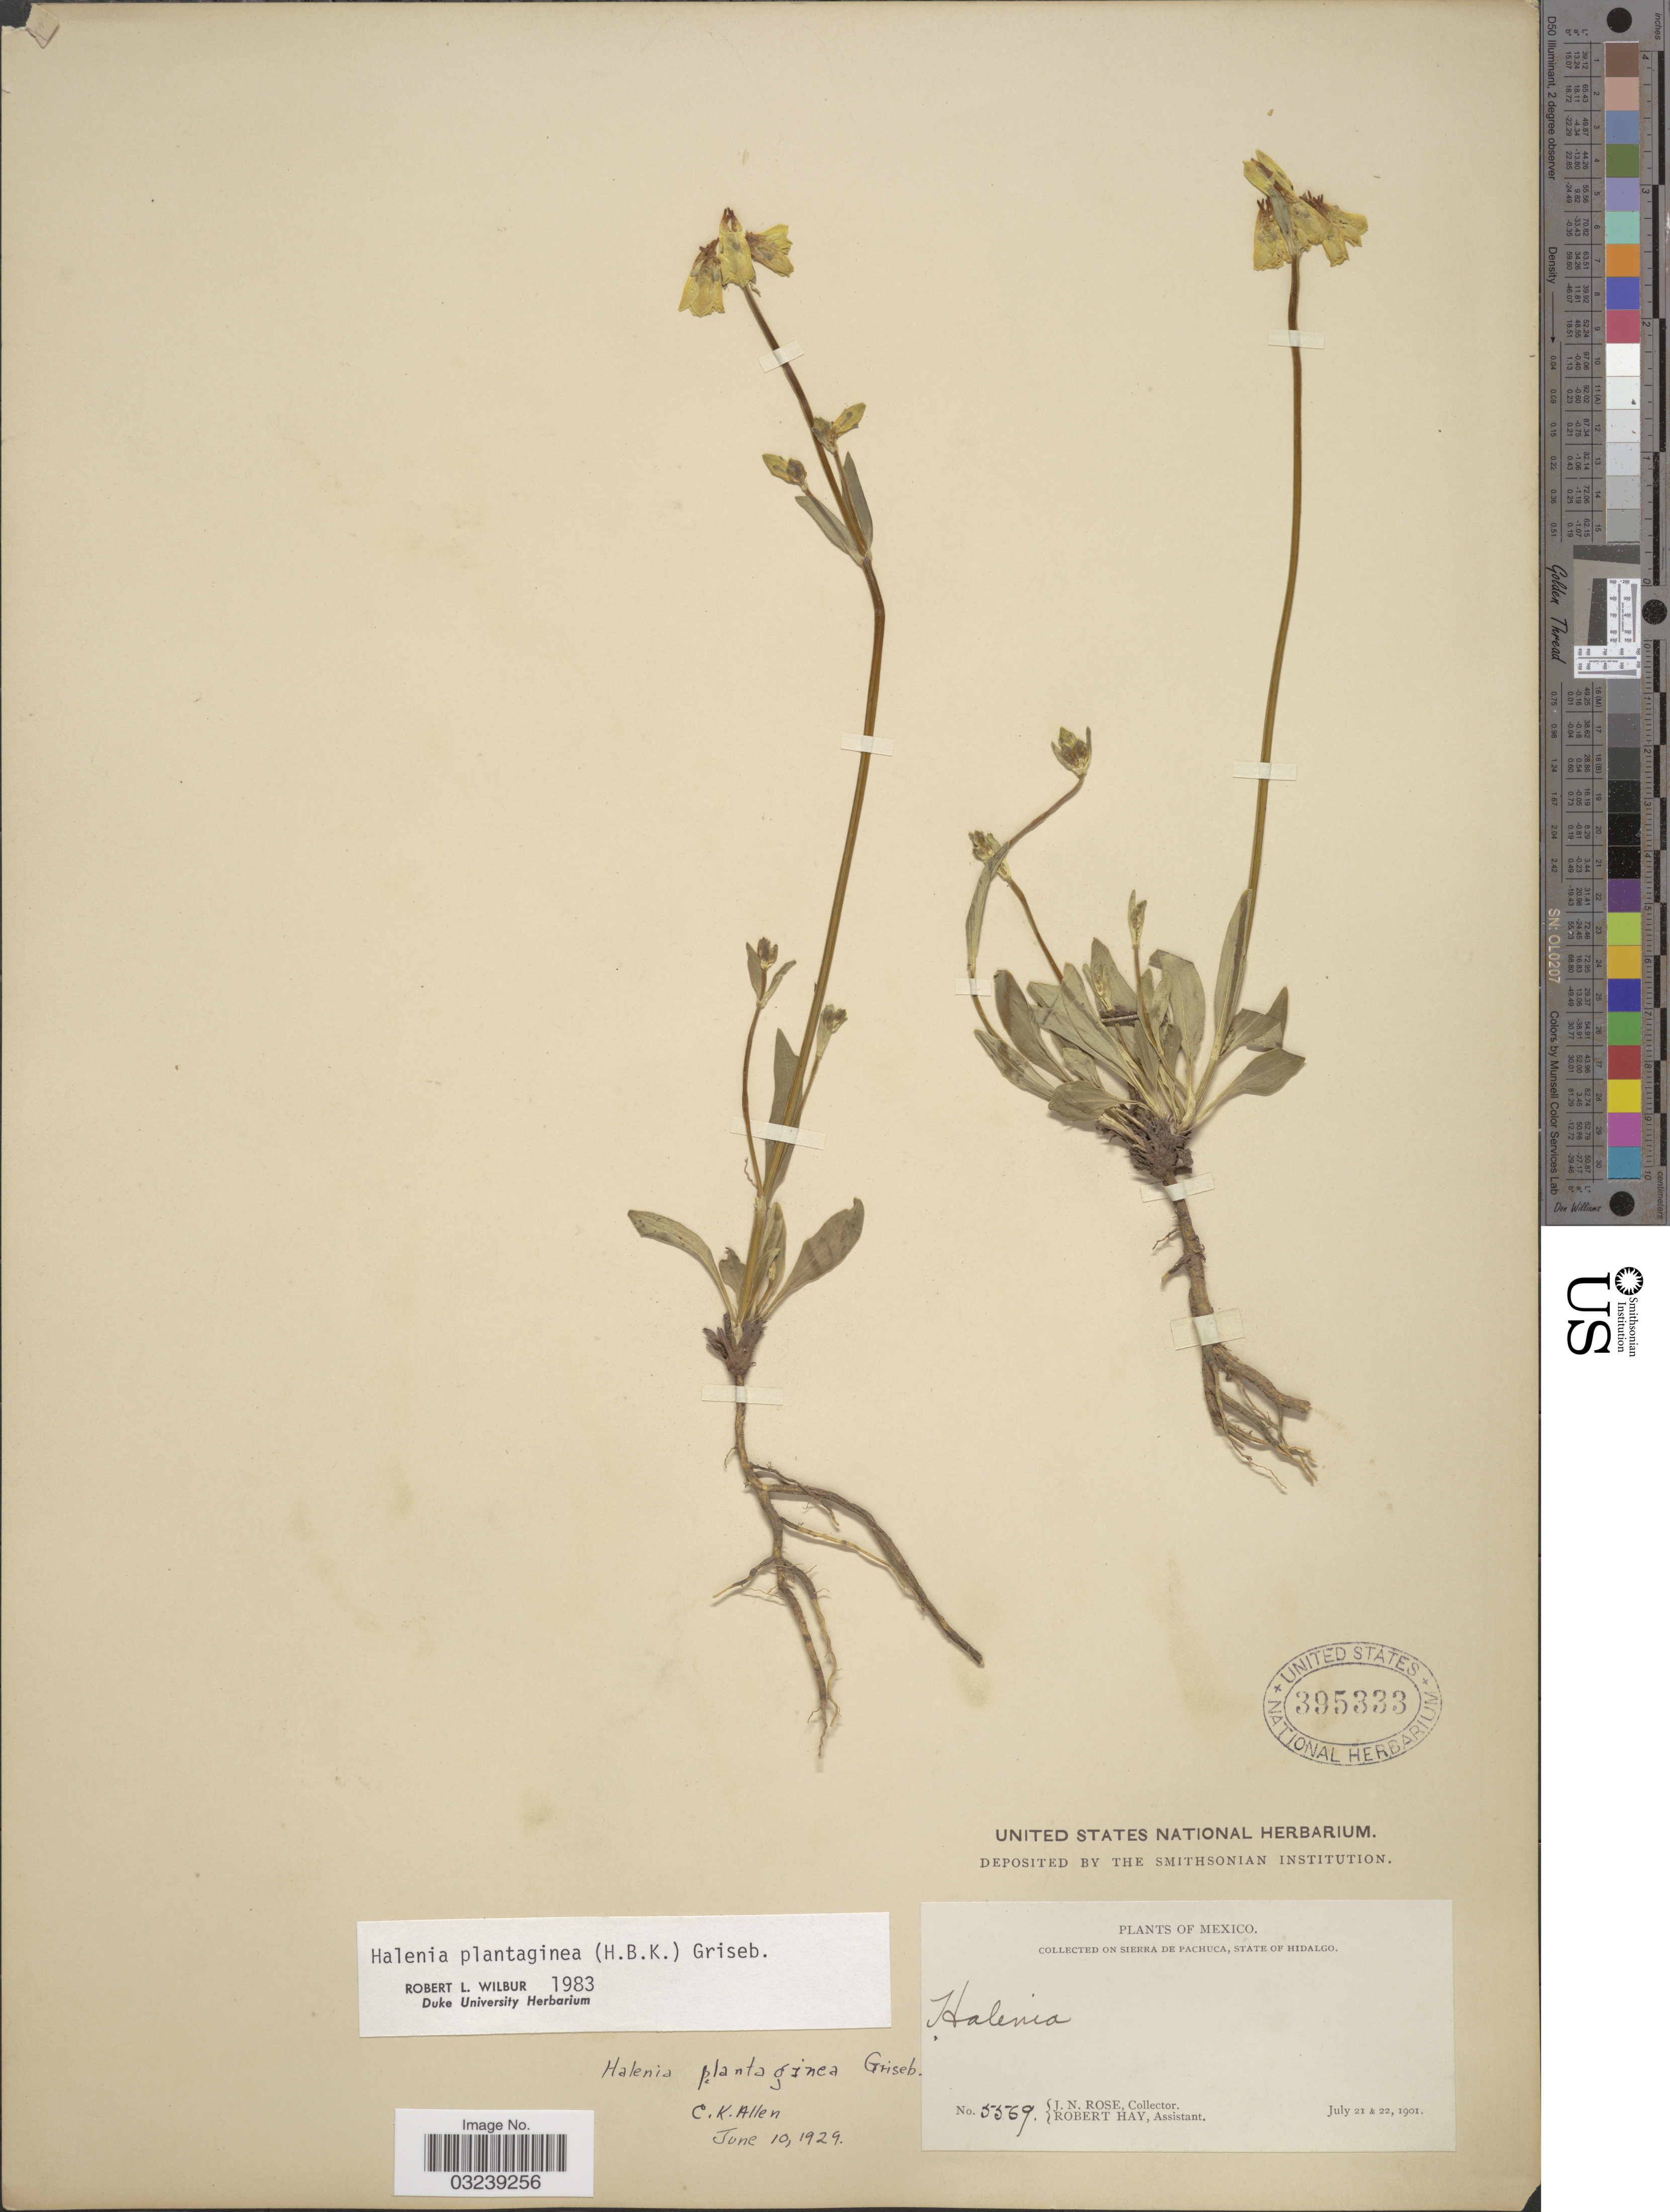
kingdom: Plantae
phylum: Tracheophyta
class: Magnoliopsida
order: Gentianales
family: Gentianaceae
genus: Halenia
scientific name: Halenia plantaginea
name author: (Kunth) G. Don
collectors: J. N. Rose & R. Hay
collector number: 5569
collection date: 1901-07-21/1901-07-22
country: Mexico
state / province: Hidalgo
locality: On Sierra de Pachuca.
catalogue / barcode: US 395333